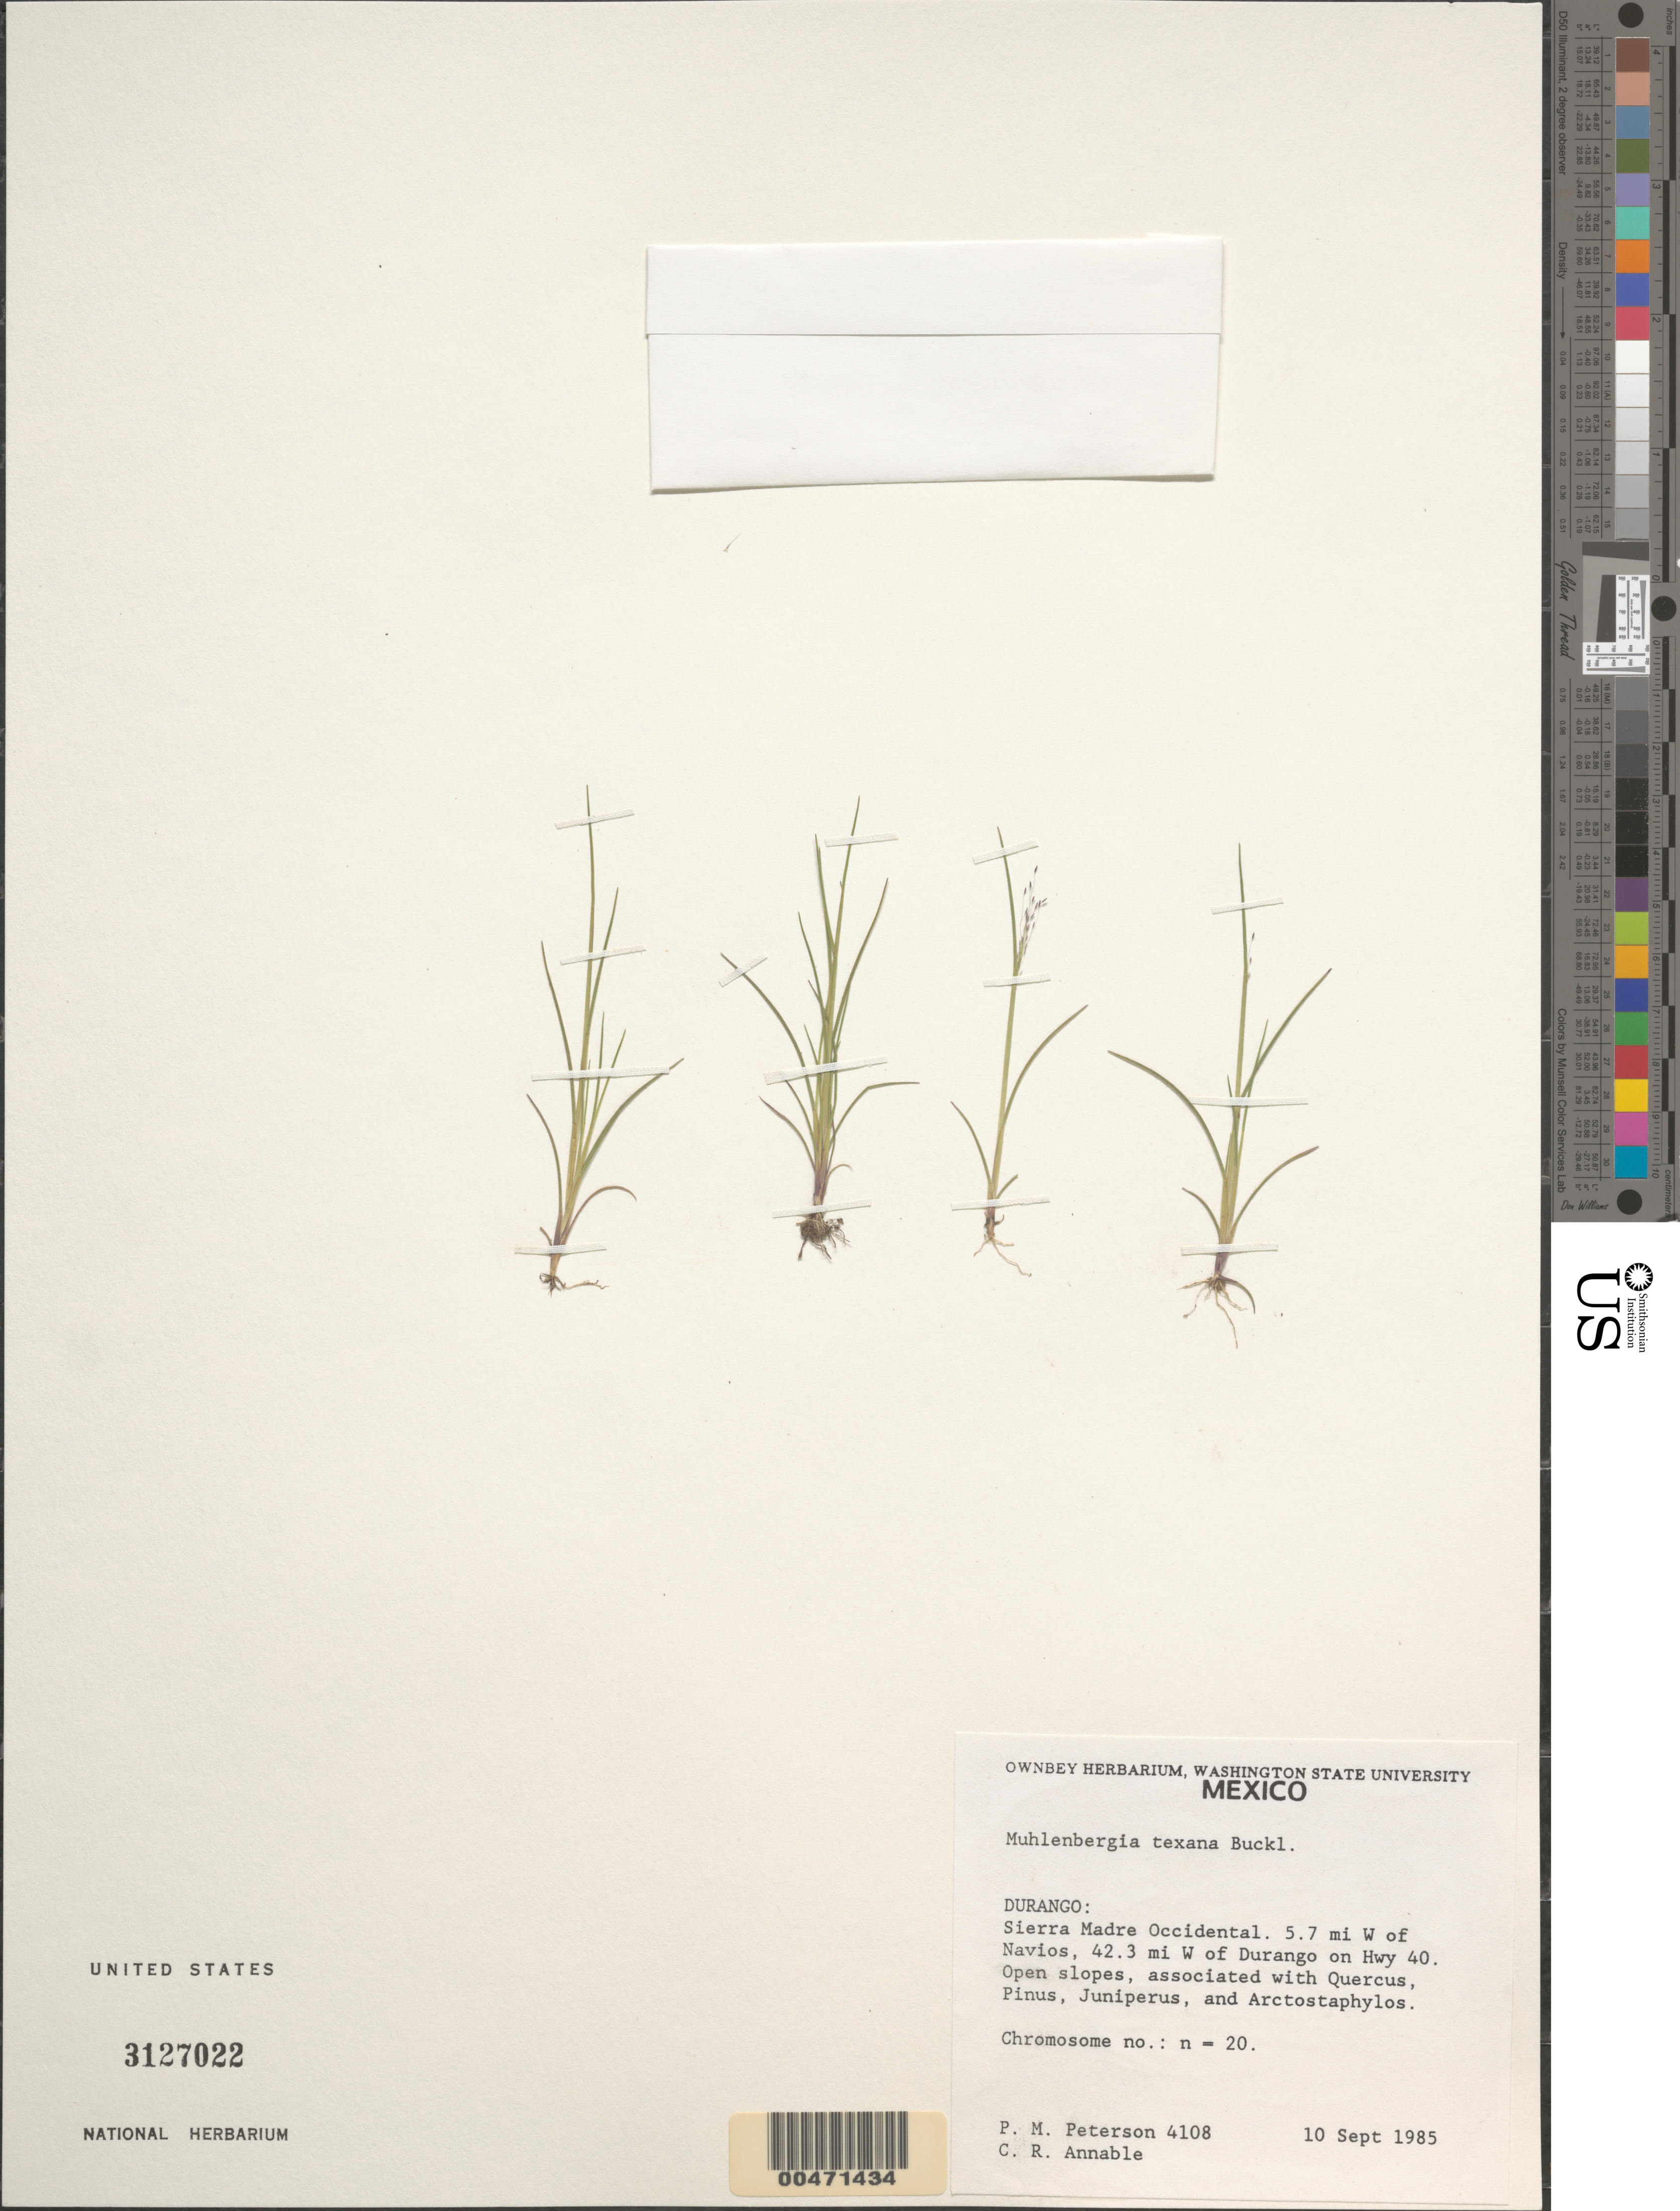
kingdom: Plantae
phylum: Tracheophyta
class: Liliopsida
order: Poales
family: Poaceae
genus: Muhlenbergia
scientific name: Muhlenbergia texana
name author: Buckley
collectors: P. M. Peterson & C. R. Annable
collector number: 04108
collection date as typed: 10 Sep 1985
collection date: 1985-09-10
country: Mexico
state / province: Durango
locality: Sierra Madre Occidental, 5.7 miles W of Navios, 42.3 miles W of Durango on Hwy 40.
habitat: Open slopes associated with Quercus, Pinus, Juniperus and Arctostaphylos.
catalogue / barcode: US 3127022